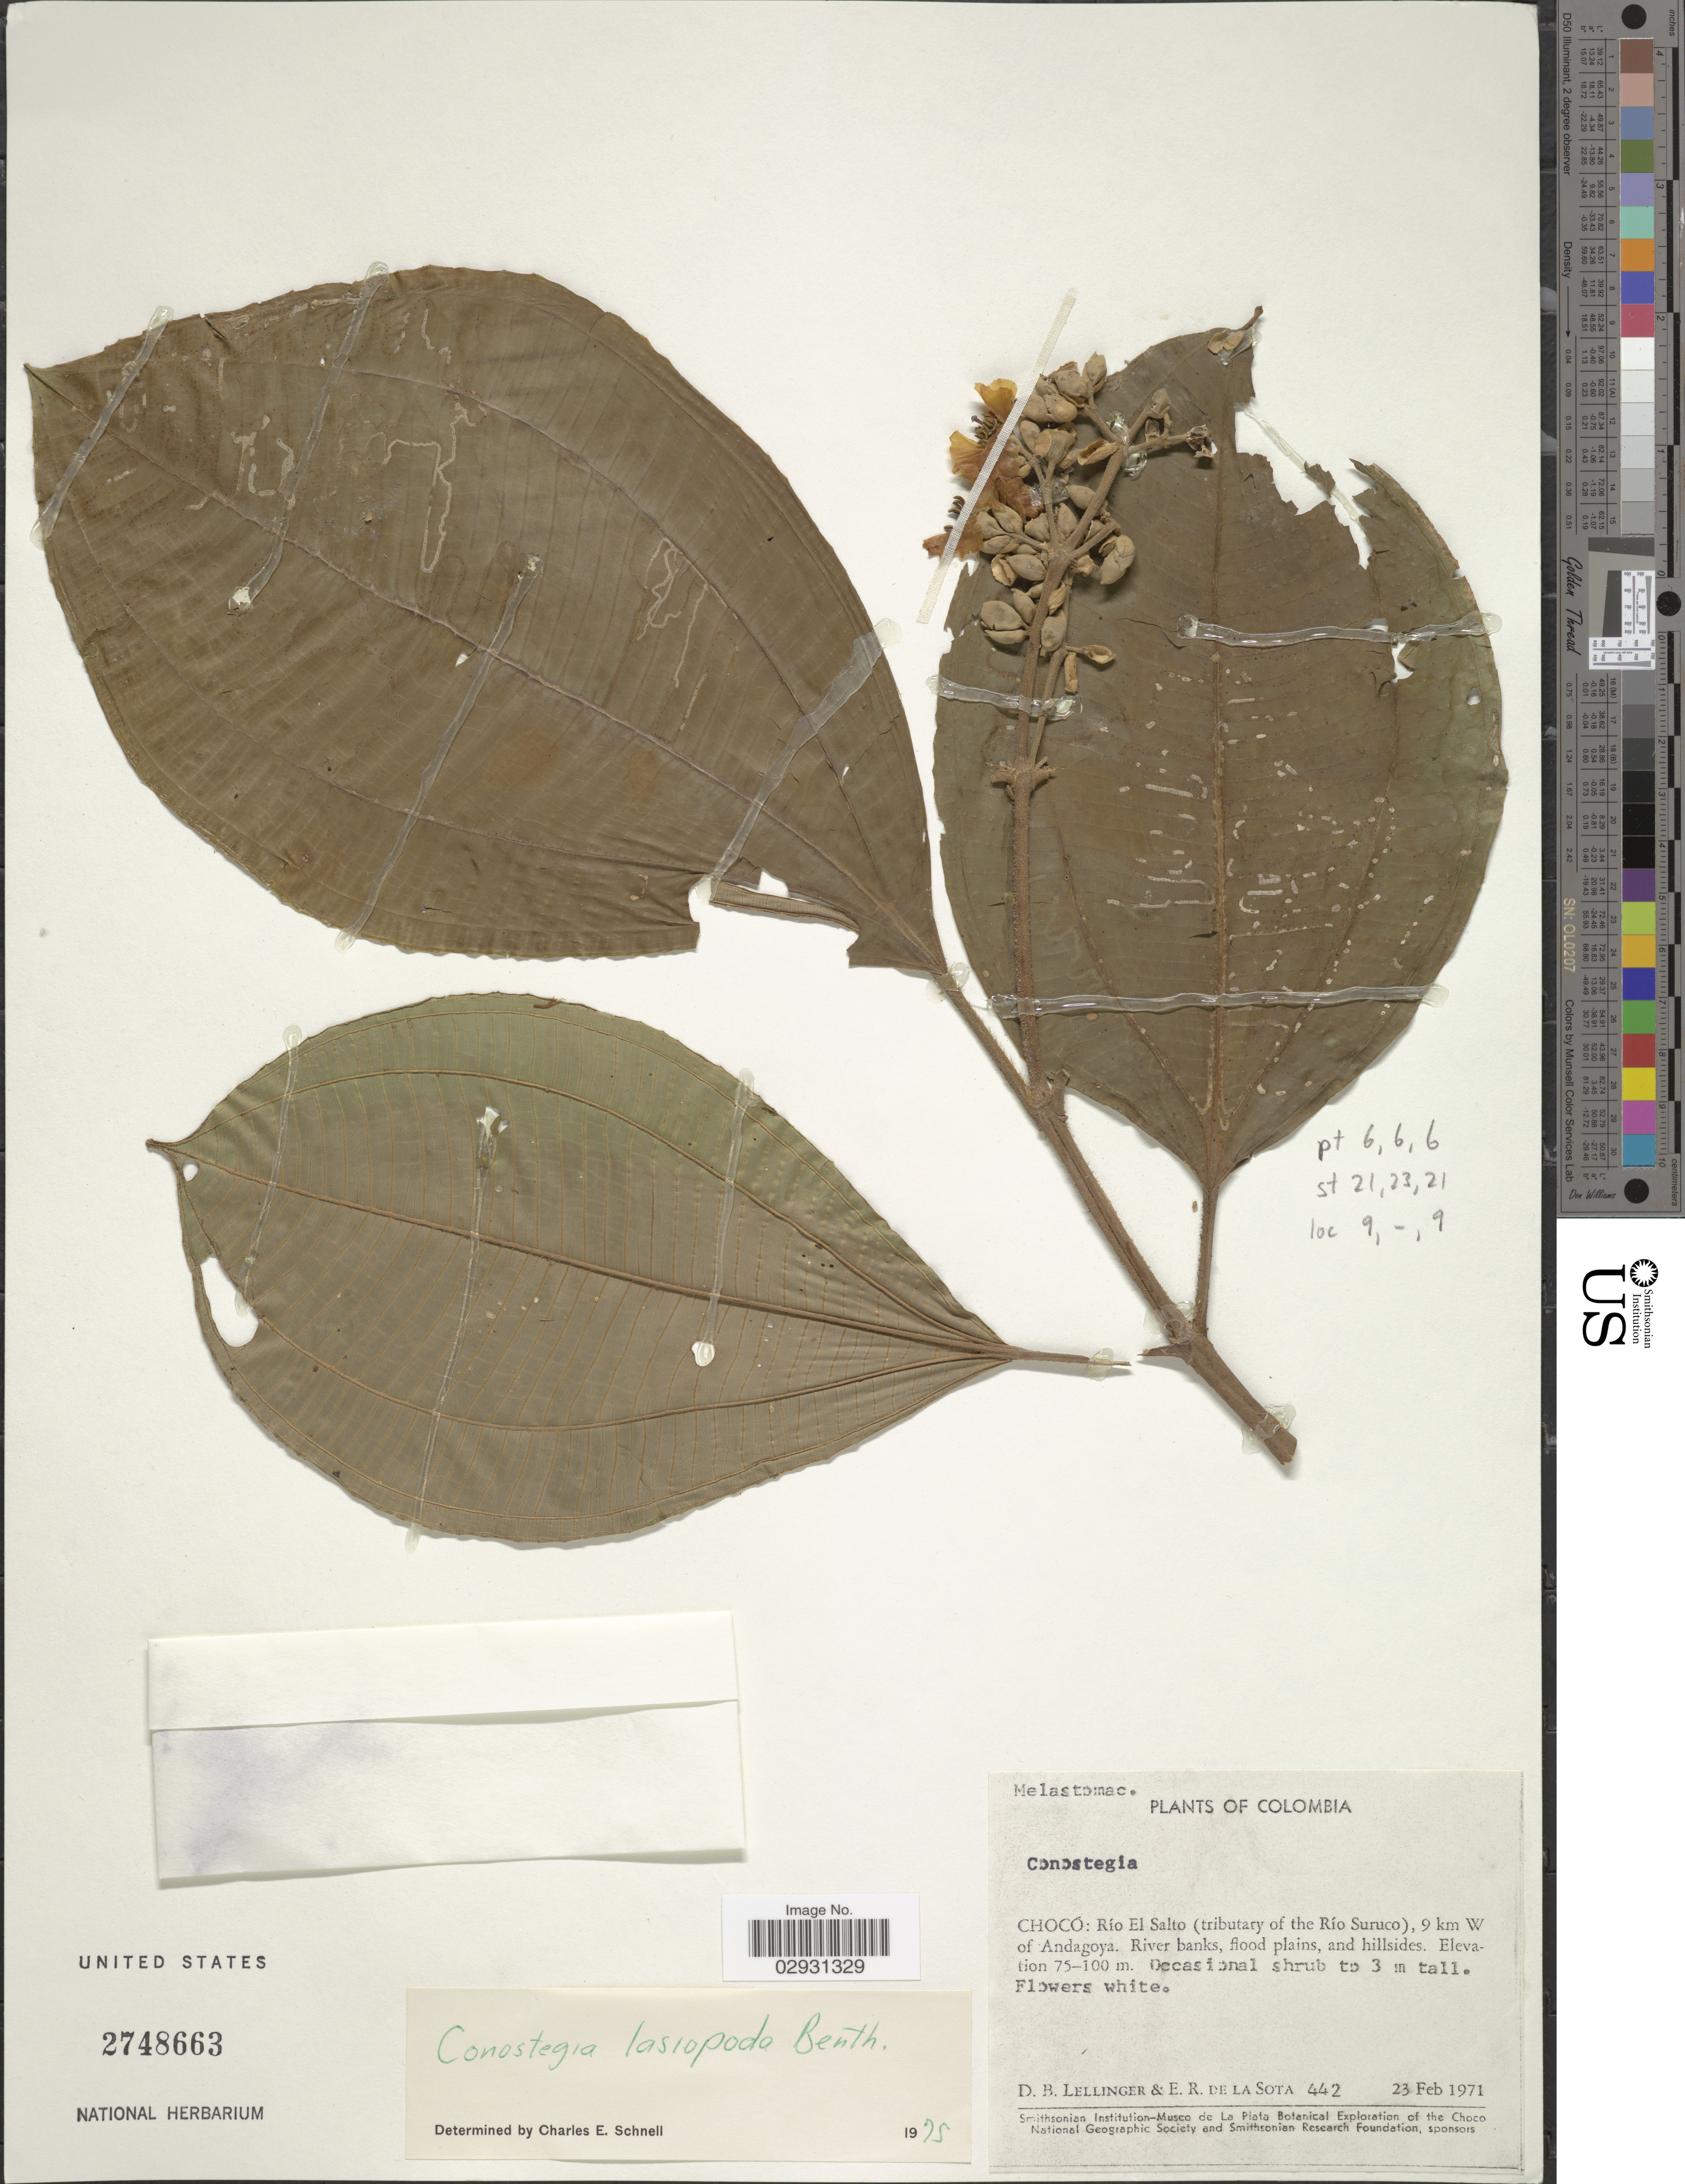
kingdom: Plantae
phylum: Tracheophyta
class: Magnoliopsida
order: Myrtales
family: Melastomataceae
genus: Conostegia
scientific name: Conostegia lasiopoda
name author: Benth.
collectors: D. B. Lellinger & E. R. de la Sota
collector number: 442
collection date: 1971-02-23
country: Colombia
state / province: Chocó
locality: Río El Salto (tributary of the Río Suruco), 9 km W of Andagoya.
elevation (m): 75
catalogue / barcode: US 2748663